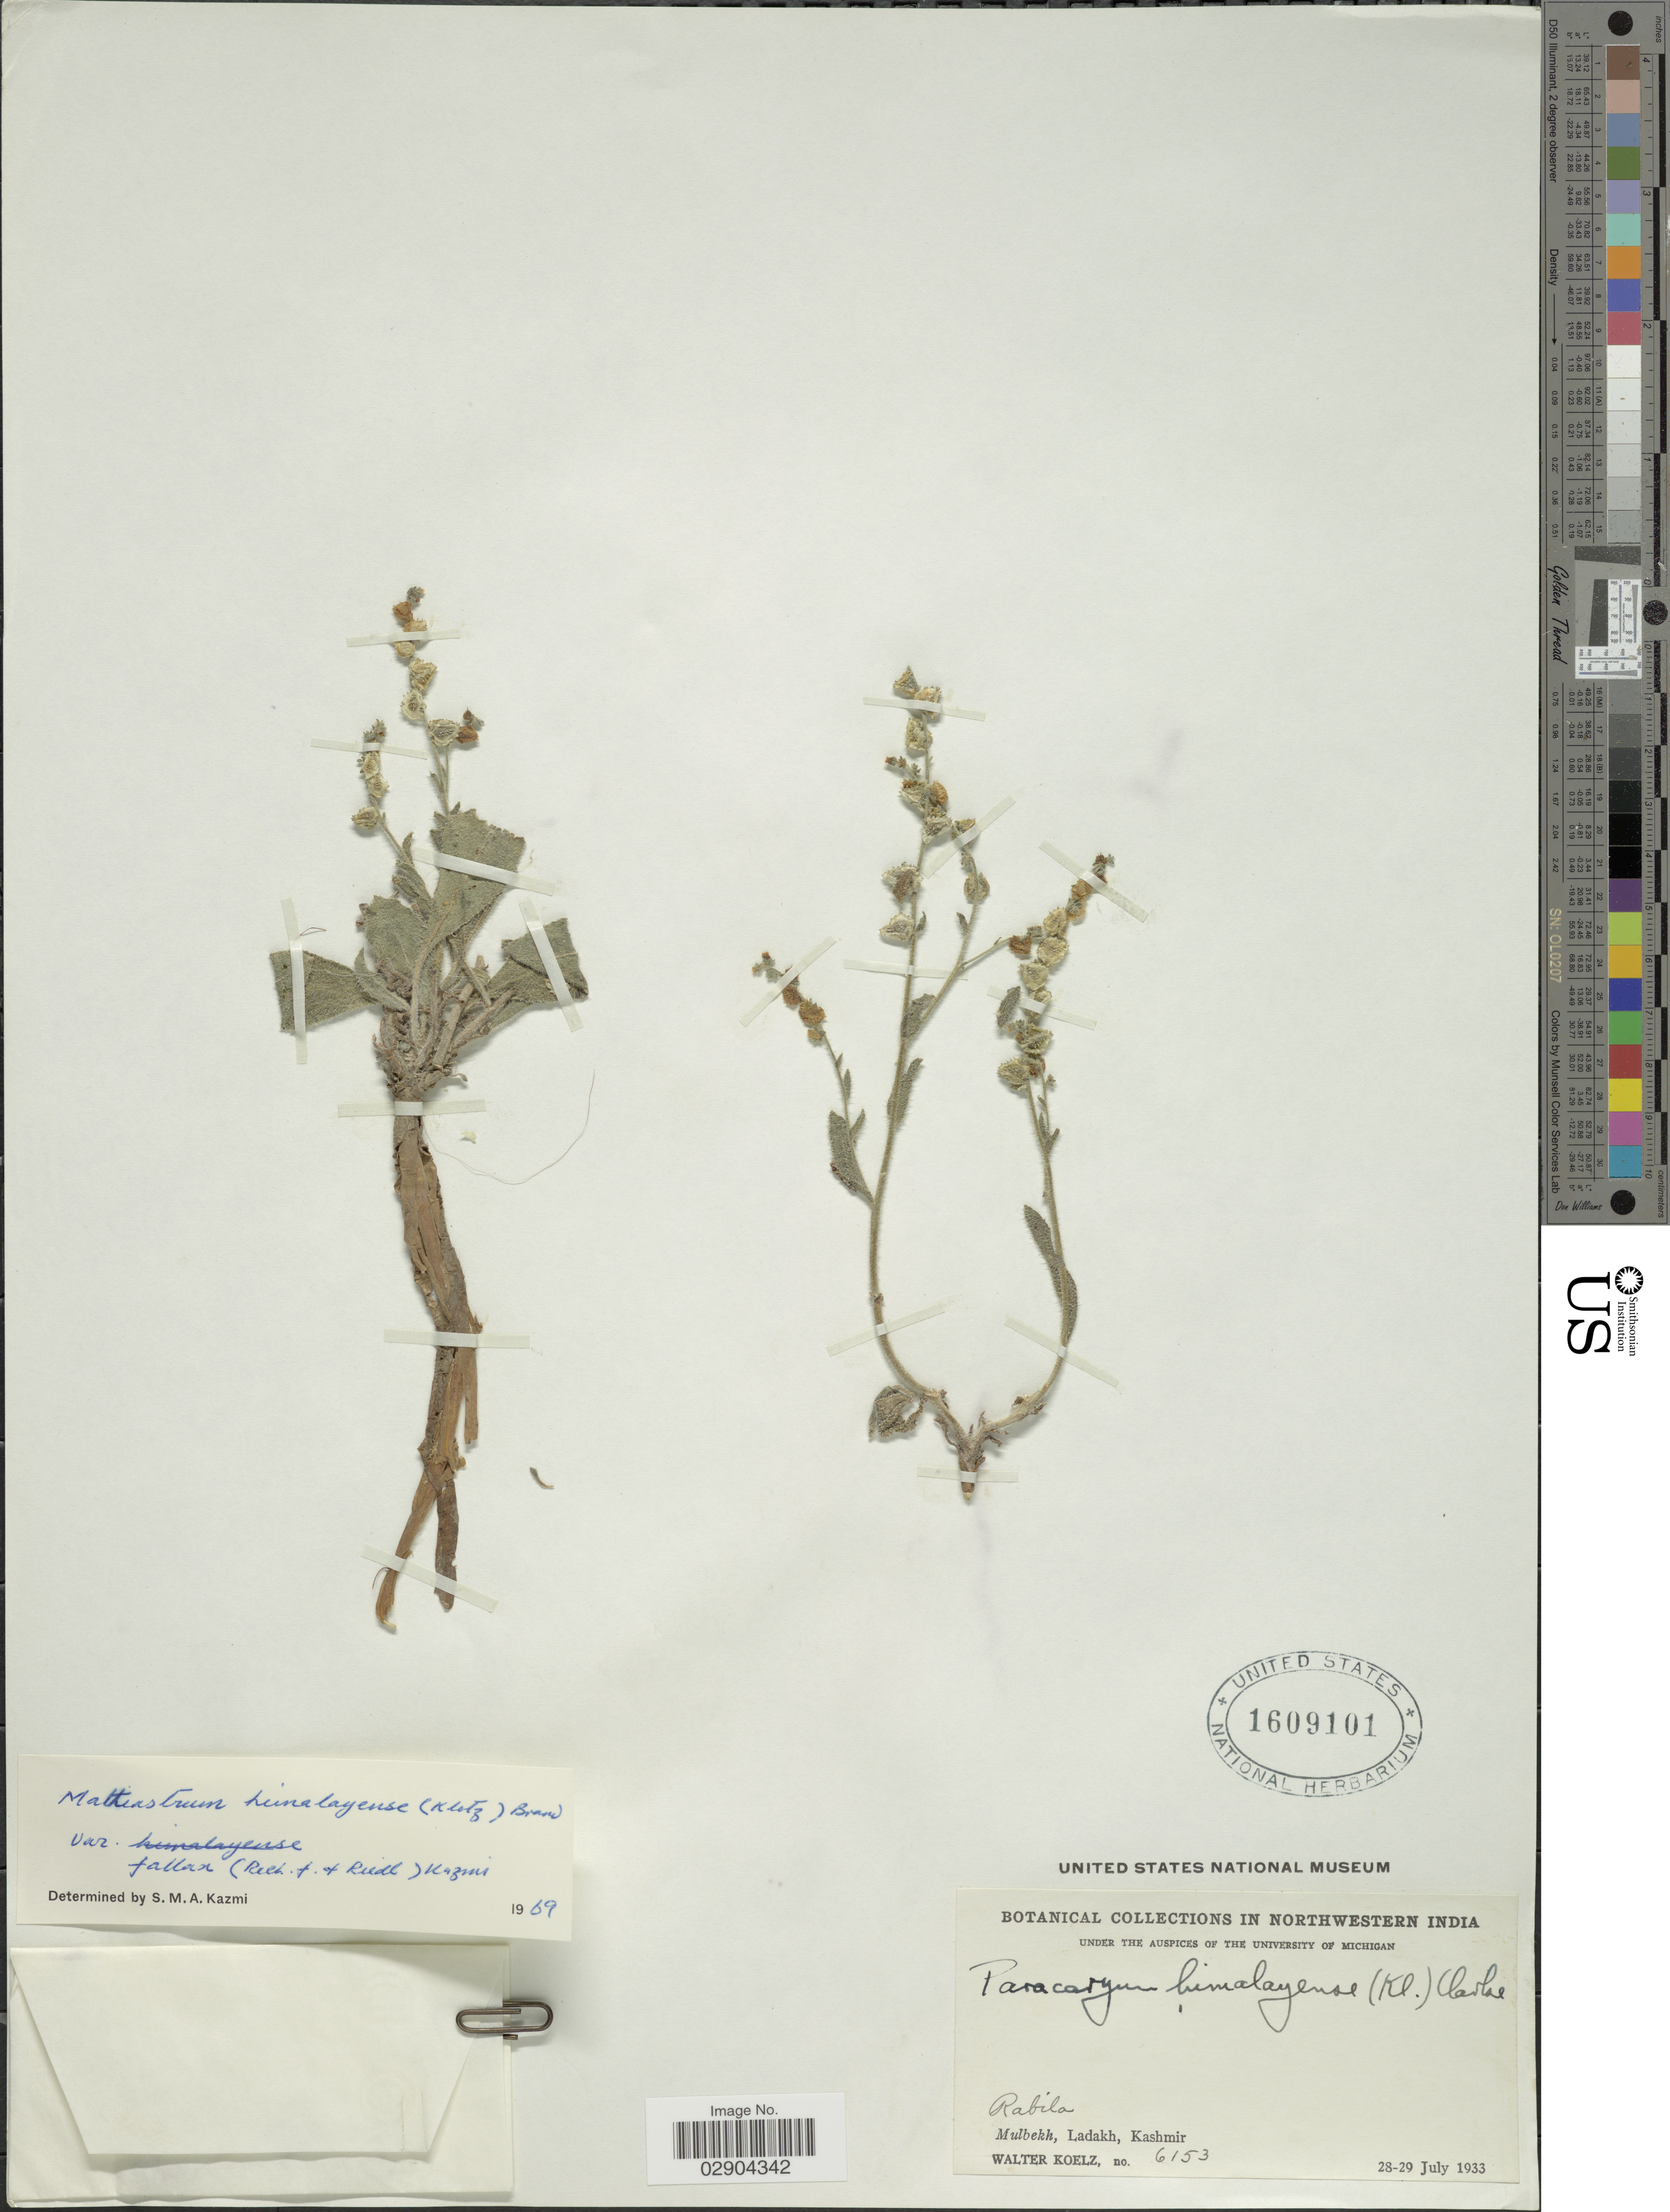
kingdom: Plantae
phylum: Tracheophyta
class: Magnoliopsida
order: Boraginales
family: Boraginaceae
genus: Mattiastrum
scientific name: Mattiastrum himalayense var. fallax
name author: (Rech. f. & Riedl) Kazmi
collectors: W. N. Koelz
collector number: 6153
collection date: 1933-07-28/1933-07-29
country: India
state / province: Jammu and Kashmir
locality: In Northwestern India. Mulbekh, Ladakh, Kashmir.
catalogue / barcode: US 1609101